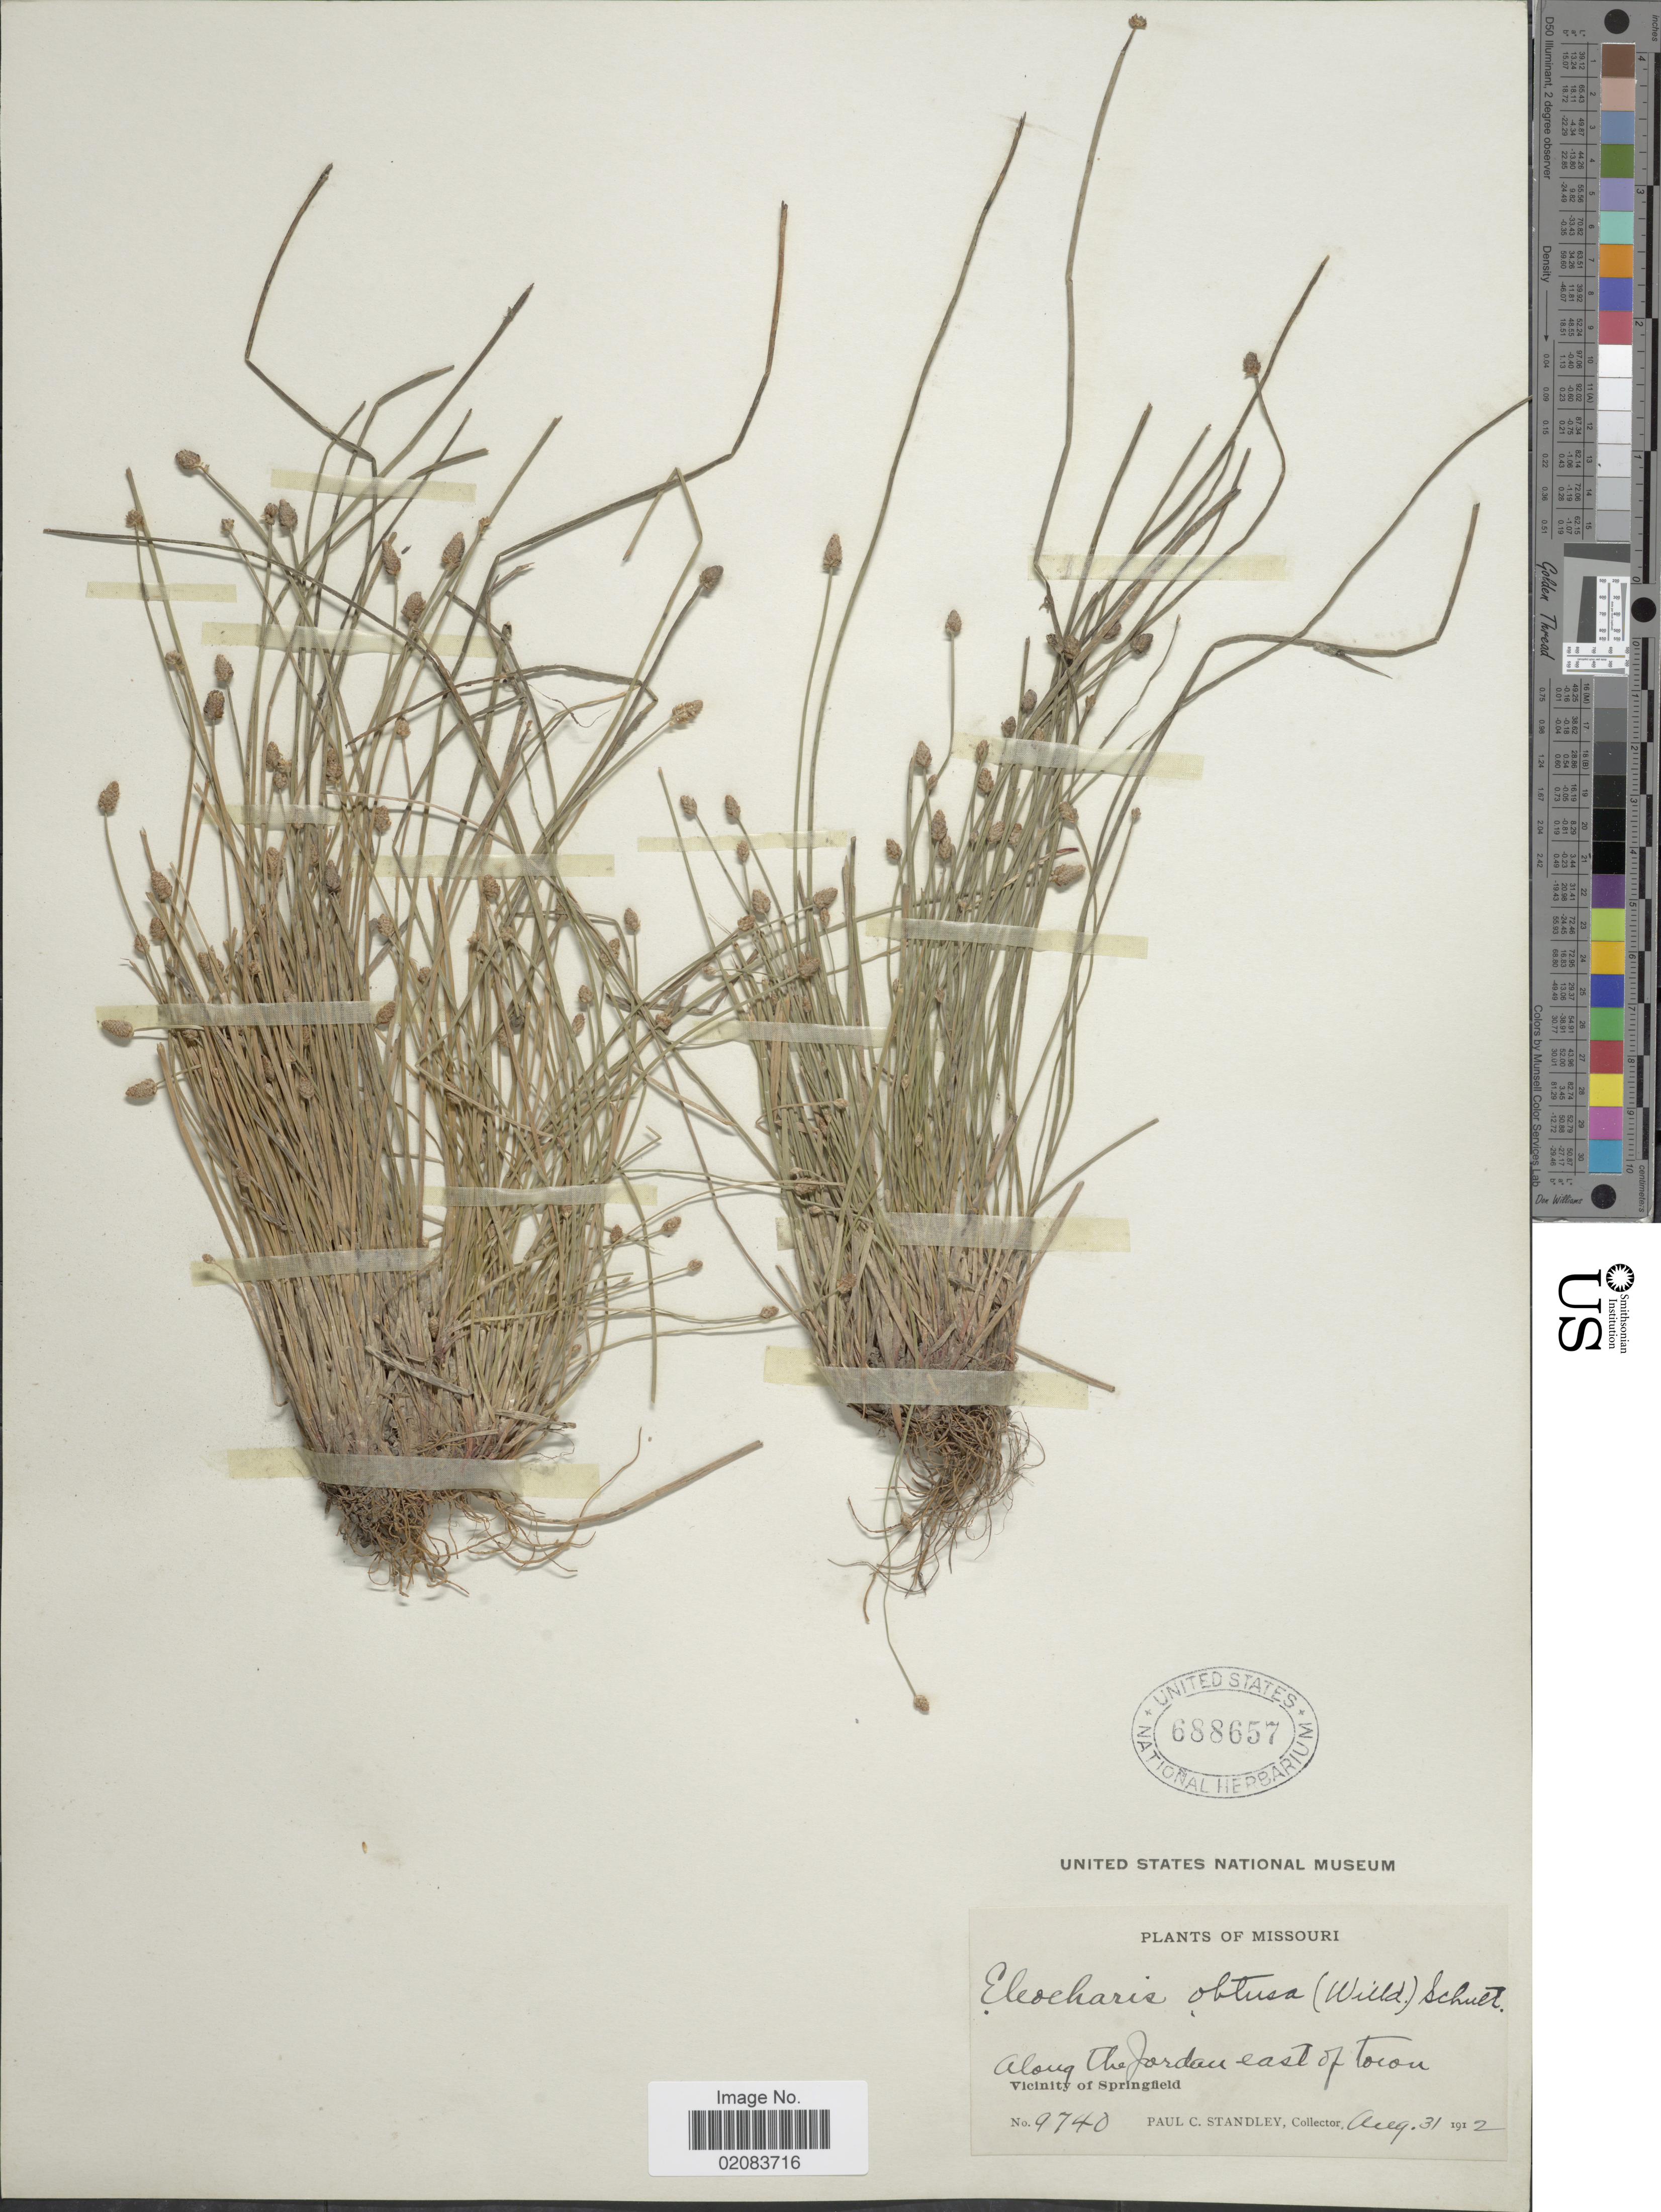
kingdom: Plantae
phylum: Tracheophyta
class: Liliopsida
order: Poales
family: Cyperaceae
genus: Eleocharis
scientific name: Eleocharis obtusa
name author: (Willd.) Schult.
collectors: P. C. Standley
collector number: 9740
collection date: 1912-08-31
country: United States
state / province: Missouri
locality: Along the Jordan east of town, vicinity of Springfield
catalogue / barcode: US 688657